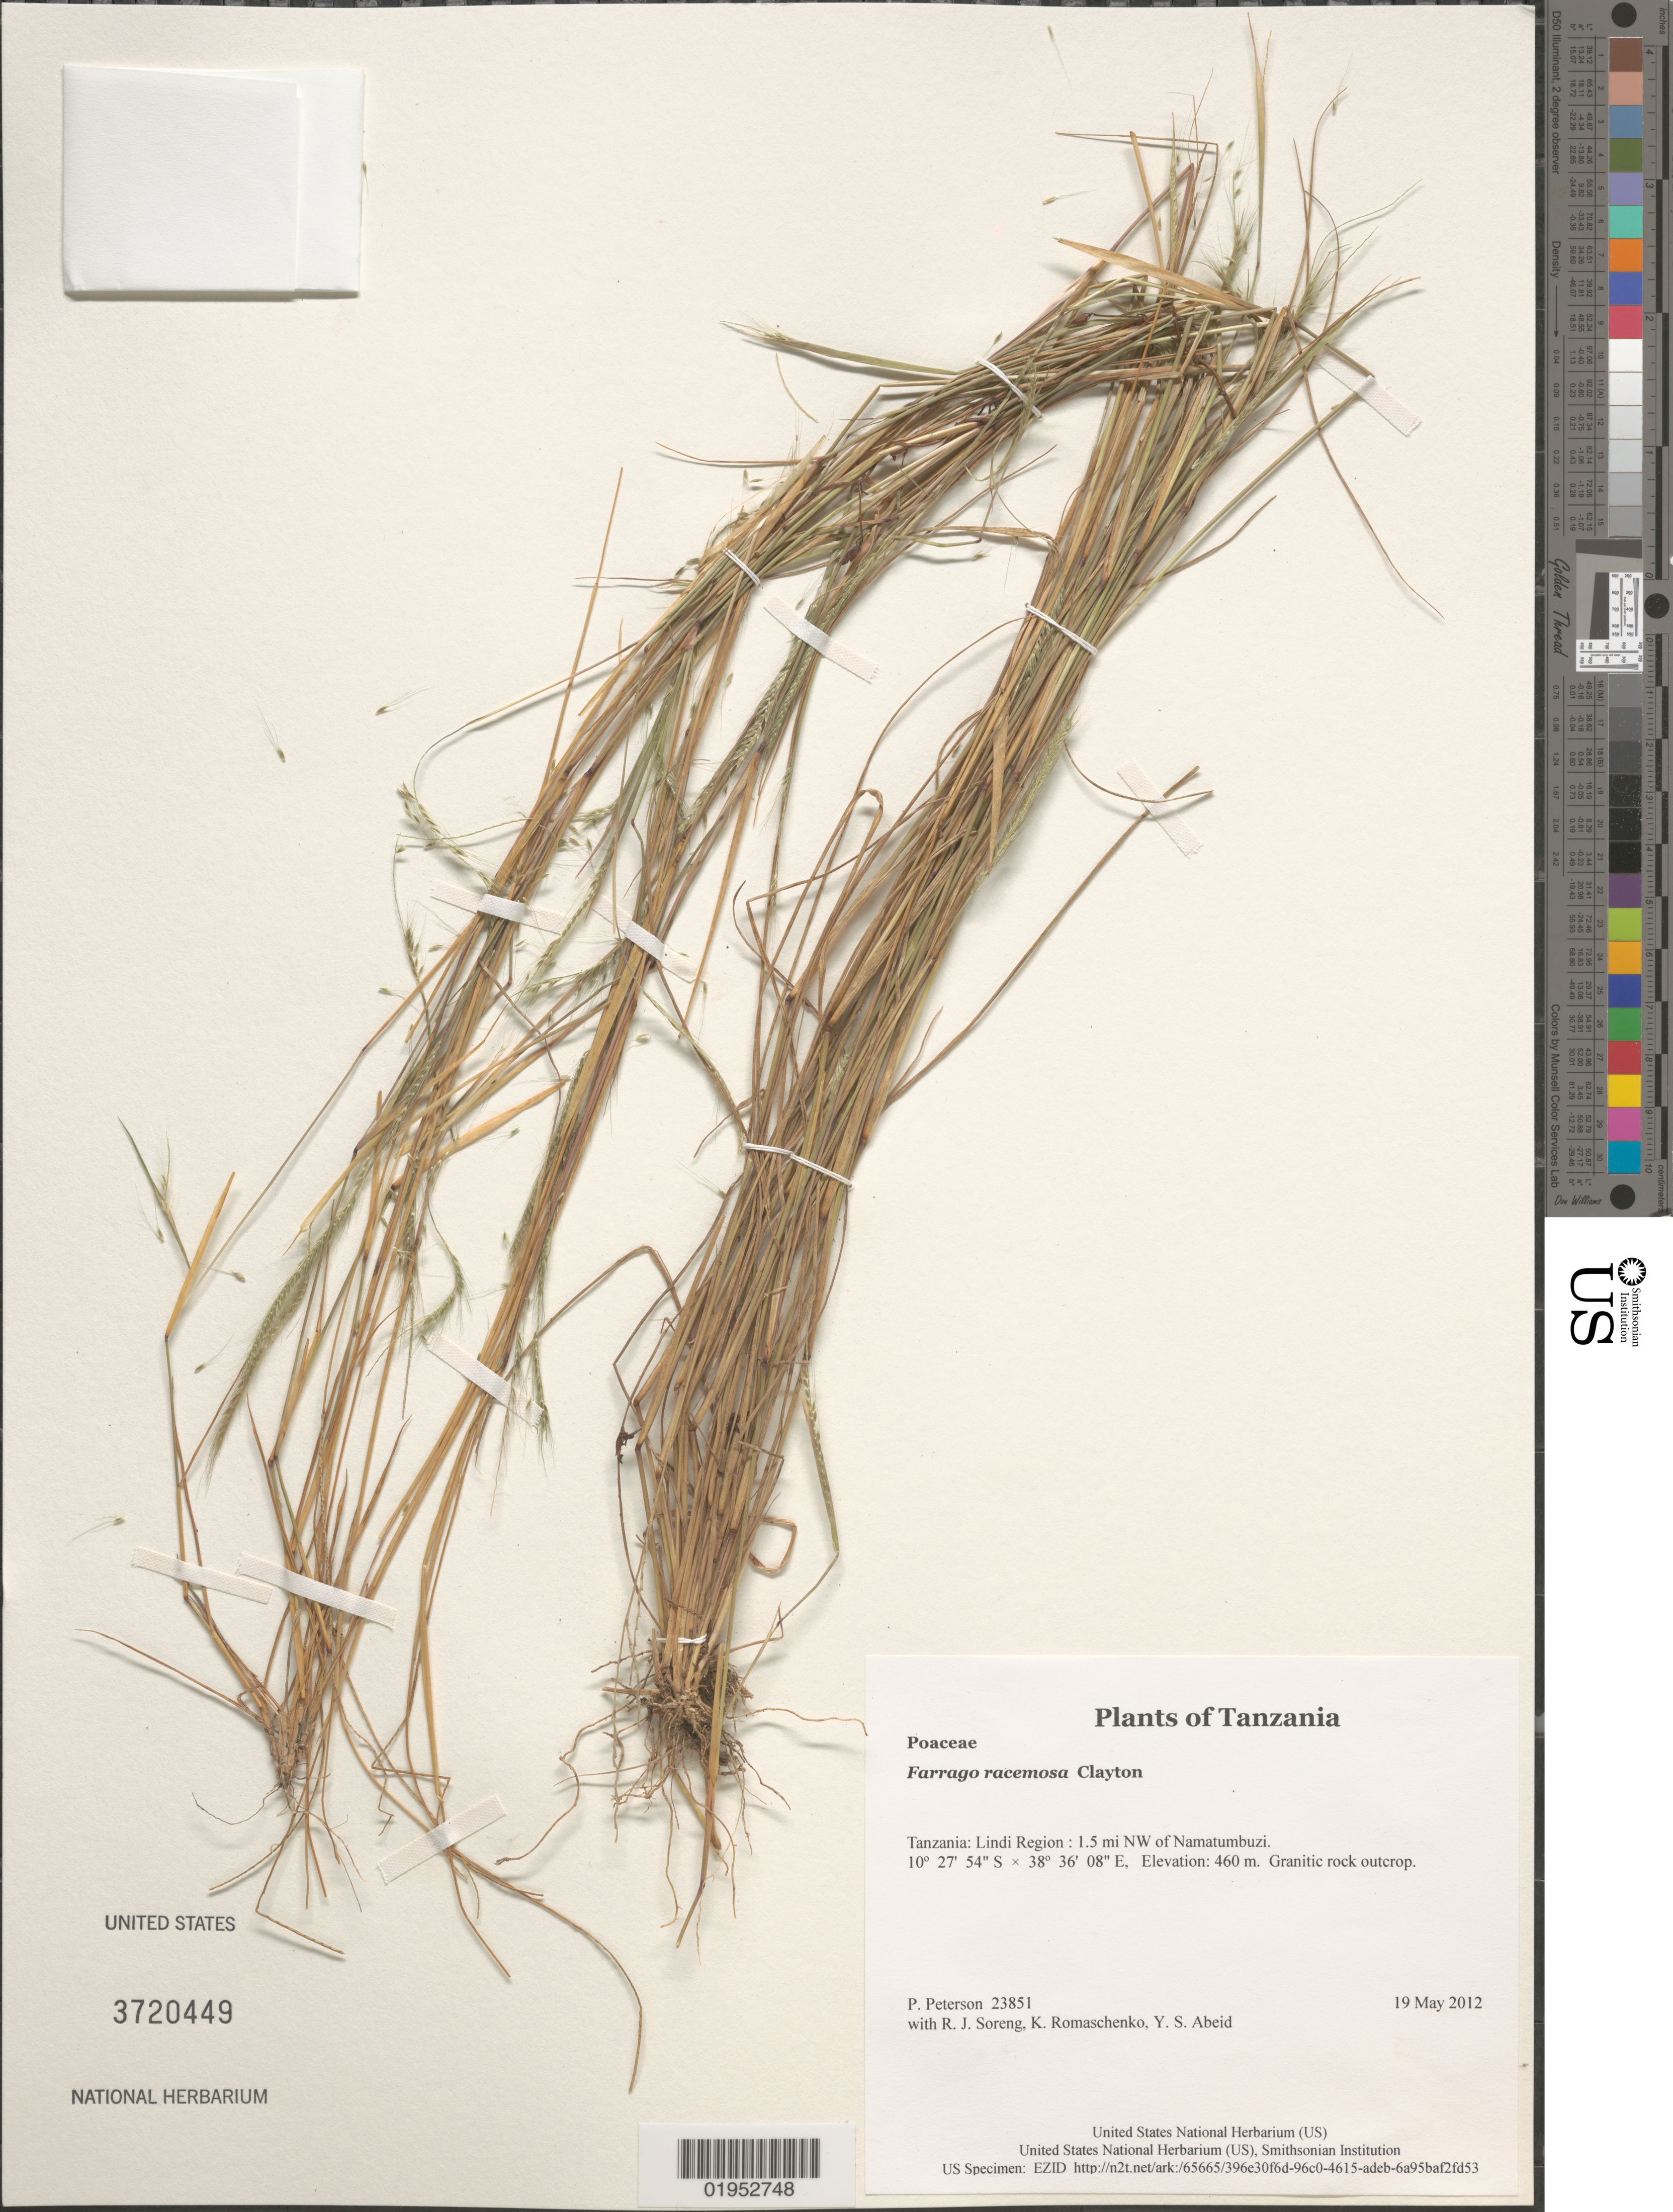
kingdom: Plantae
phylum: Tracheophyta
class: Liliopsida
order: Poales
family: Poaceae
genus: Farrago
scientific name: Farrago racemosa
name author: Clayton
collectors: P. M. Peterson, R. J. Soreng, K. Romaschenko & Y. Abeid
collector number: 23851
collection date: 2012-05-19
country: Tanzania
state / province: Lindi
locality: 1.5 mi NW of Namatumbuzi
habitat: Granitic rock outcrop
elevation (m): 460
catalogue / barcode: US 3720449